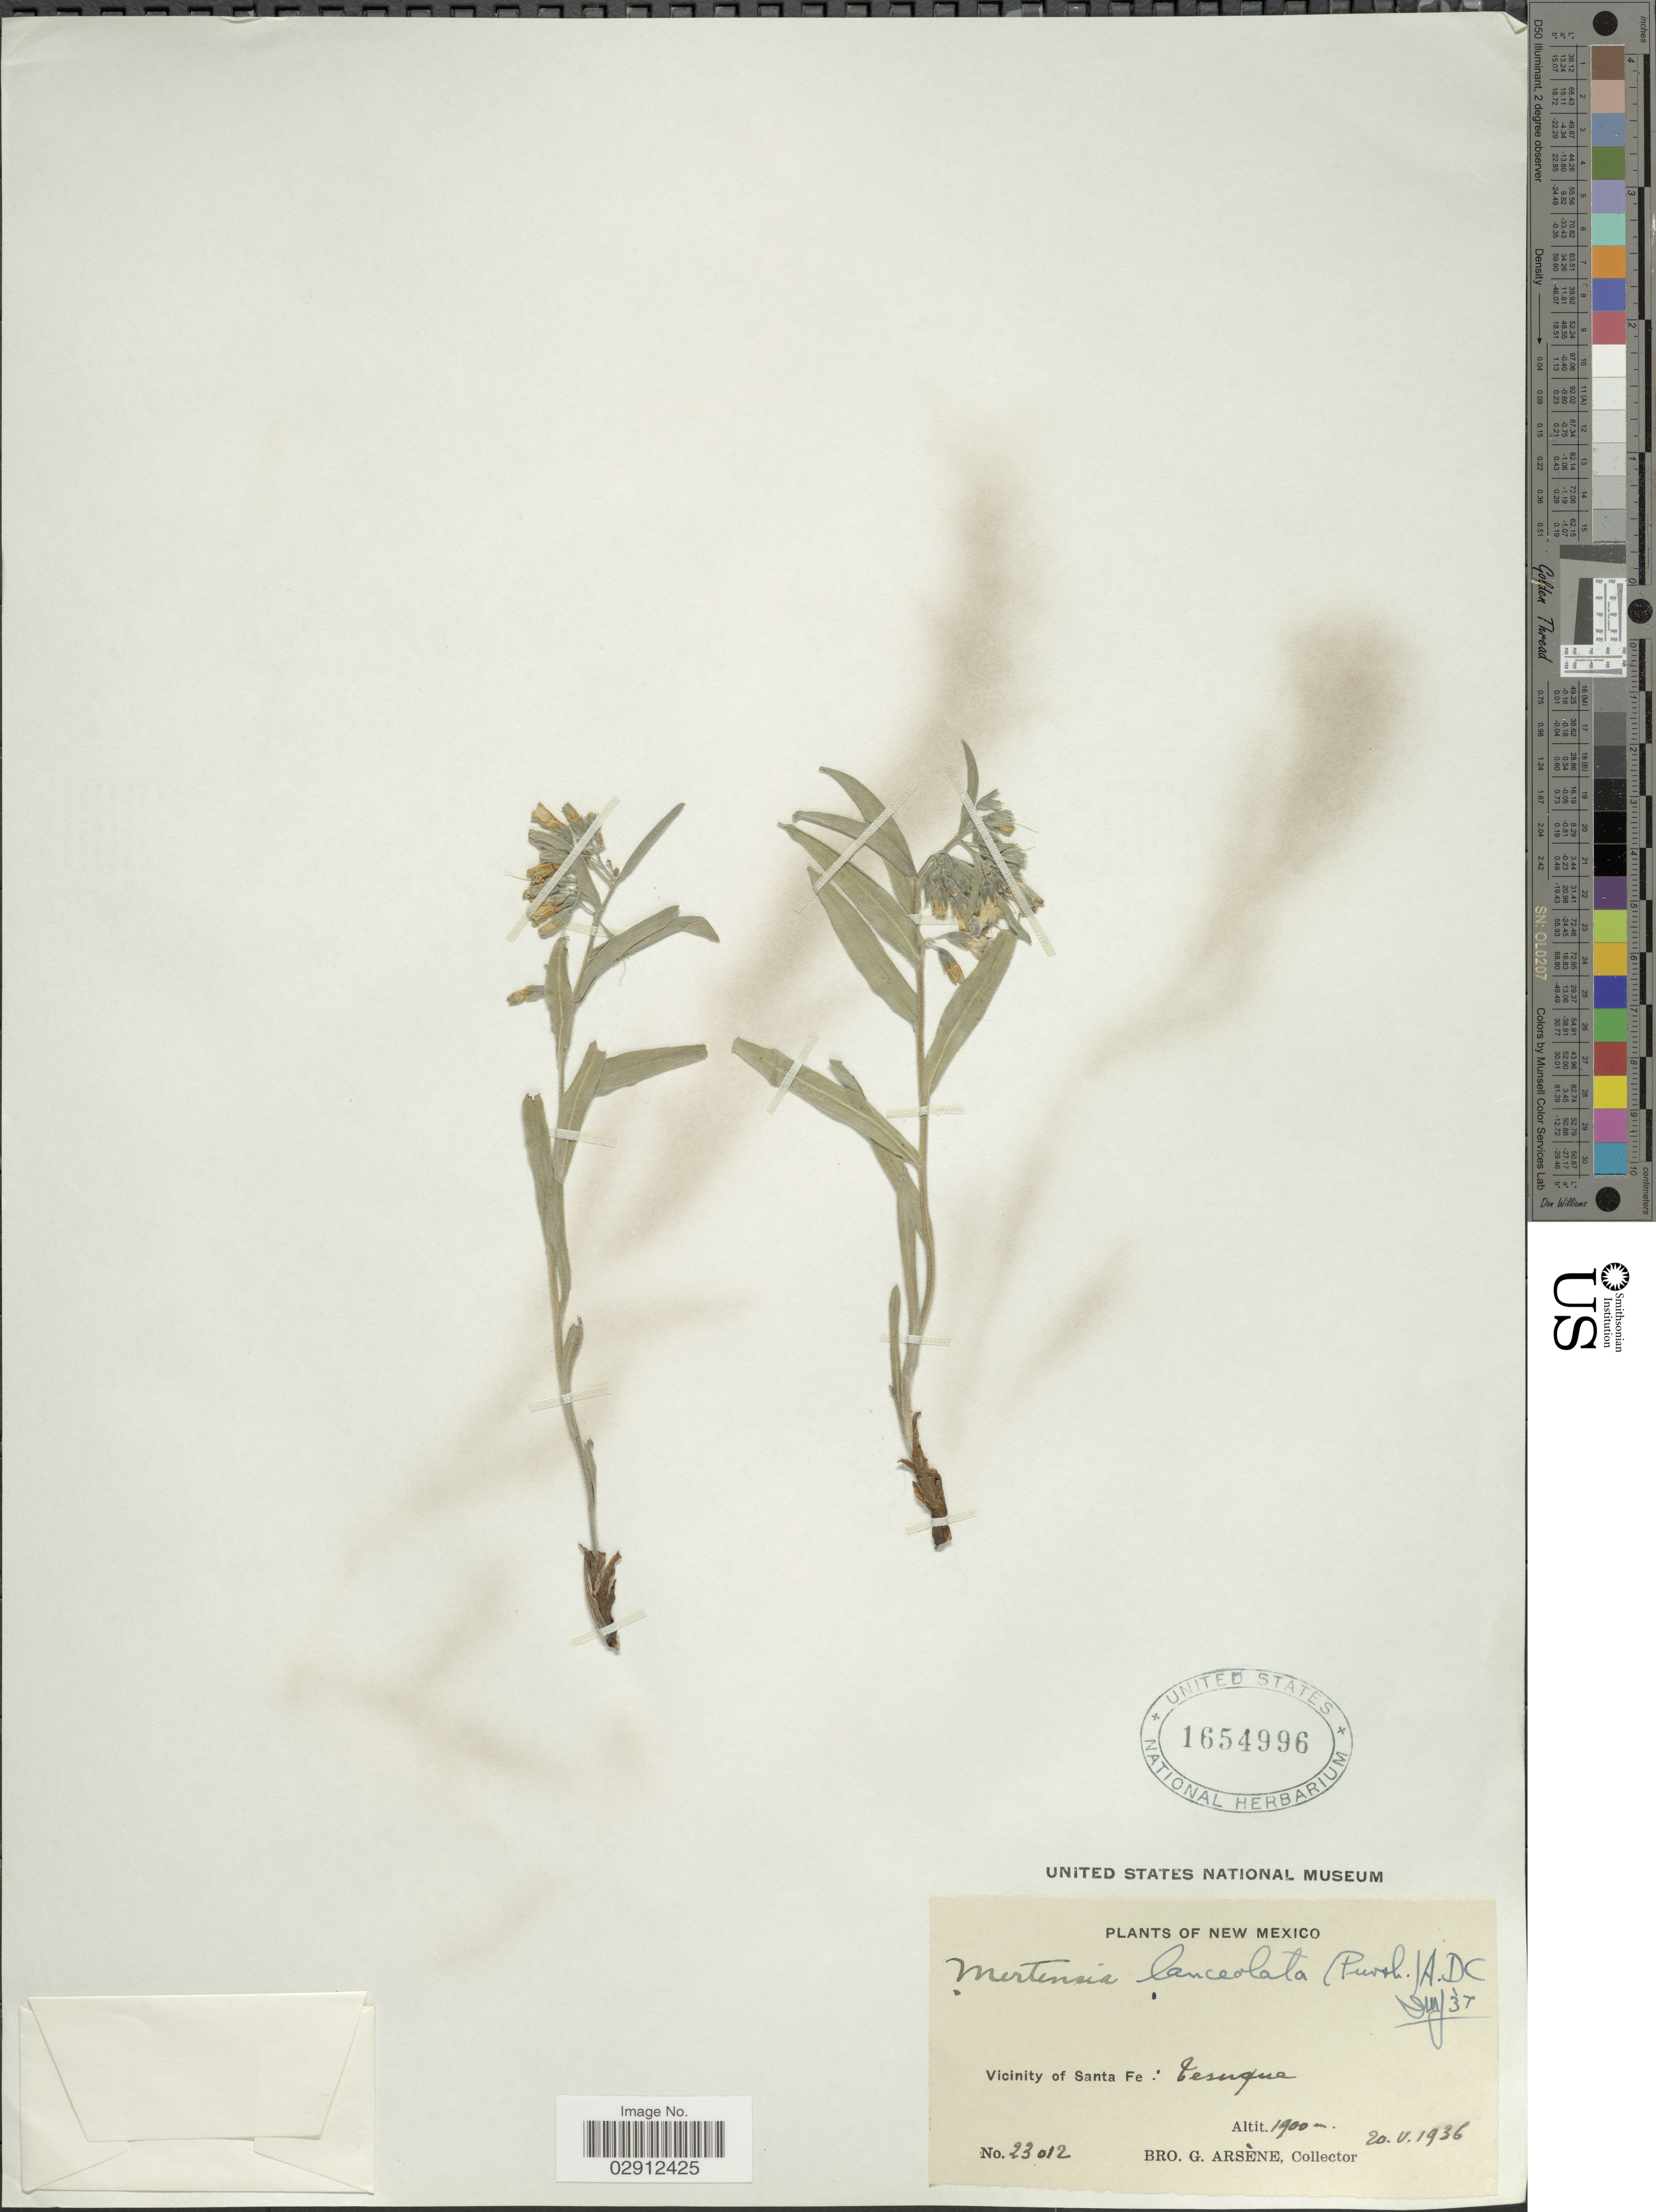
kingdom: Plantae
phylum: Tracheophyta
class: Magnoliopsida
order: Boraginales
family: Boraginaceae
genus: Mertensia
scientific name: Mertensia lanceolata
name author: (Pursh) DC. ex A. DC.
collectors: Bro. G. Arsène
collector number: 23012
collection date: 1936-05-20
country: United States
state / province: New Mexico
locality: Vicinity of Santa Fe - Tesuque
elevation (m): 1900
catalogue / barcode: US 1654996